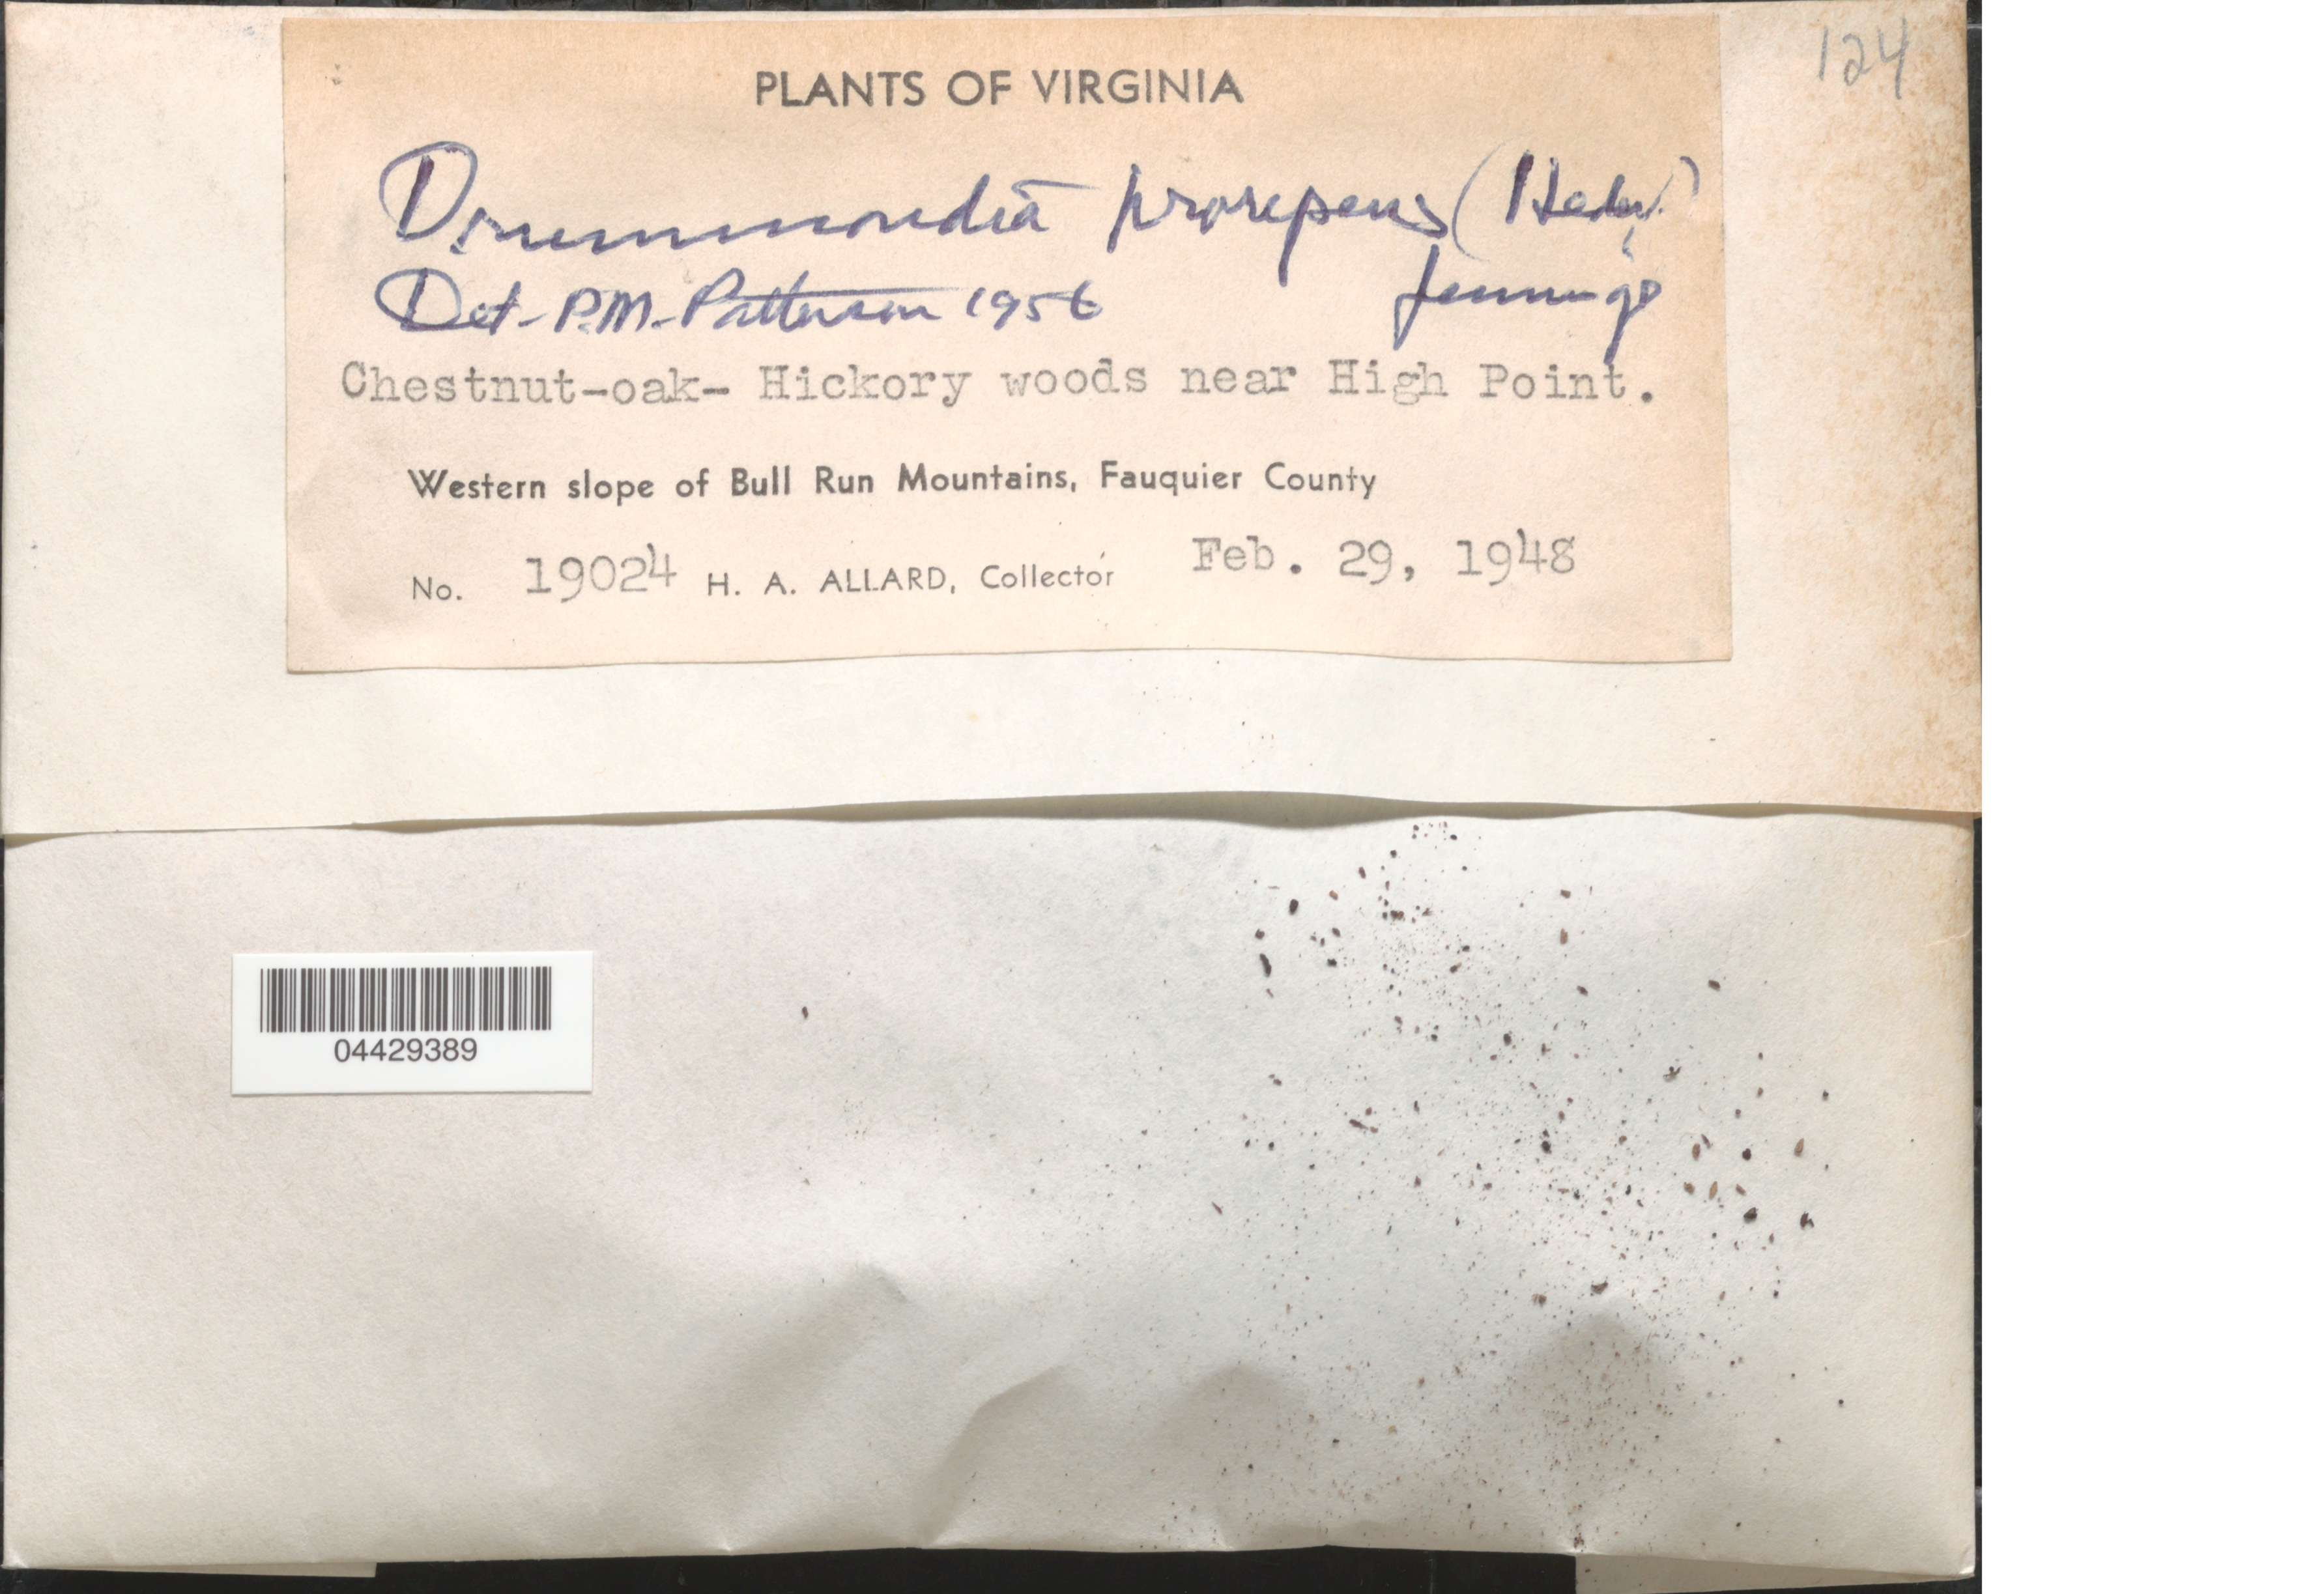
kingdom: Plantae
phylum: Bryophyta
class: Bryopsida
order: Orthotrichales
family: Orthotrichaceae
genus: Drummondia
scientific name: Drummondia prorepens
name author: (Hedw.) E. Britton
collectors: H. A. Allard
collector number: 19024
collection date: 1948-02-29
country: United States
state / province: Virginia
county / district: Fauquier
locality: Chestnut-oak-Hickory woods near High Point. Western slope of Bull Run Mountains, Fauquier County.